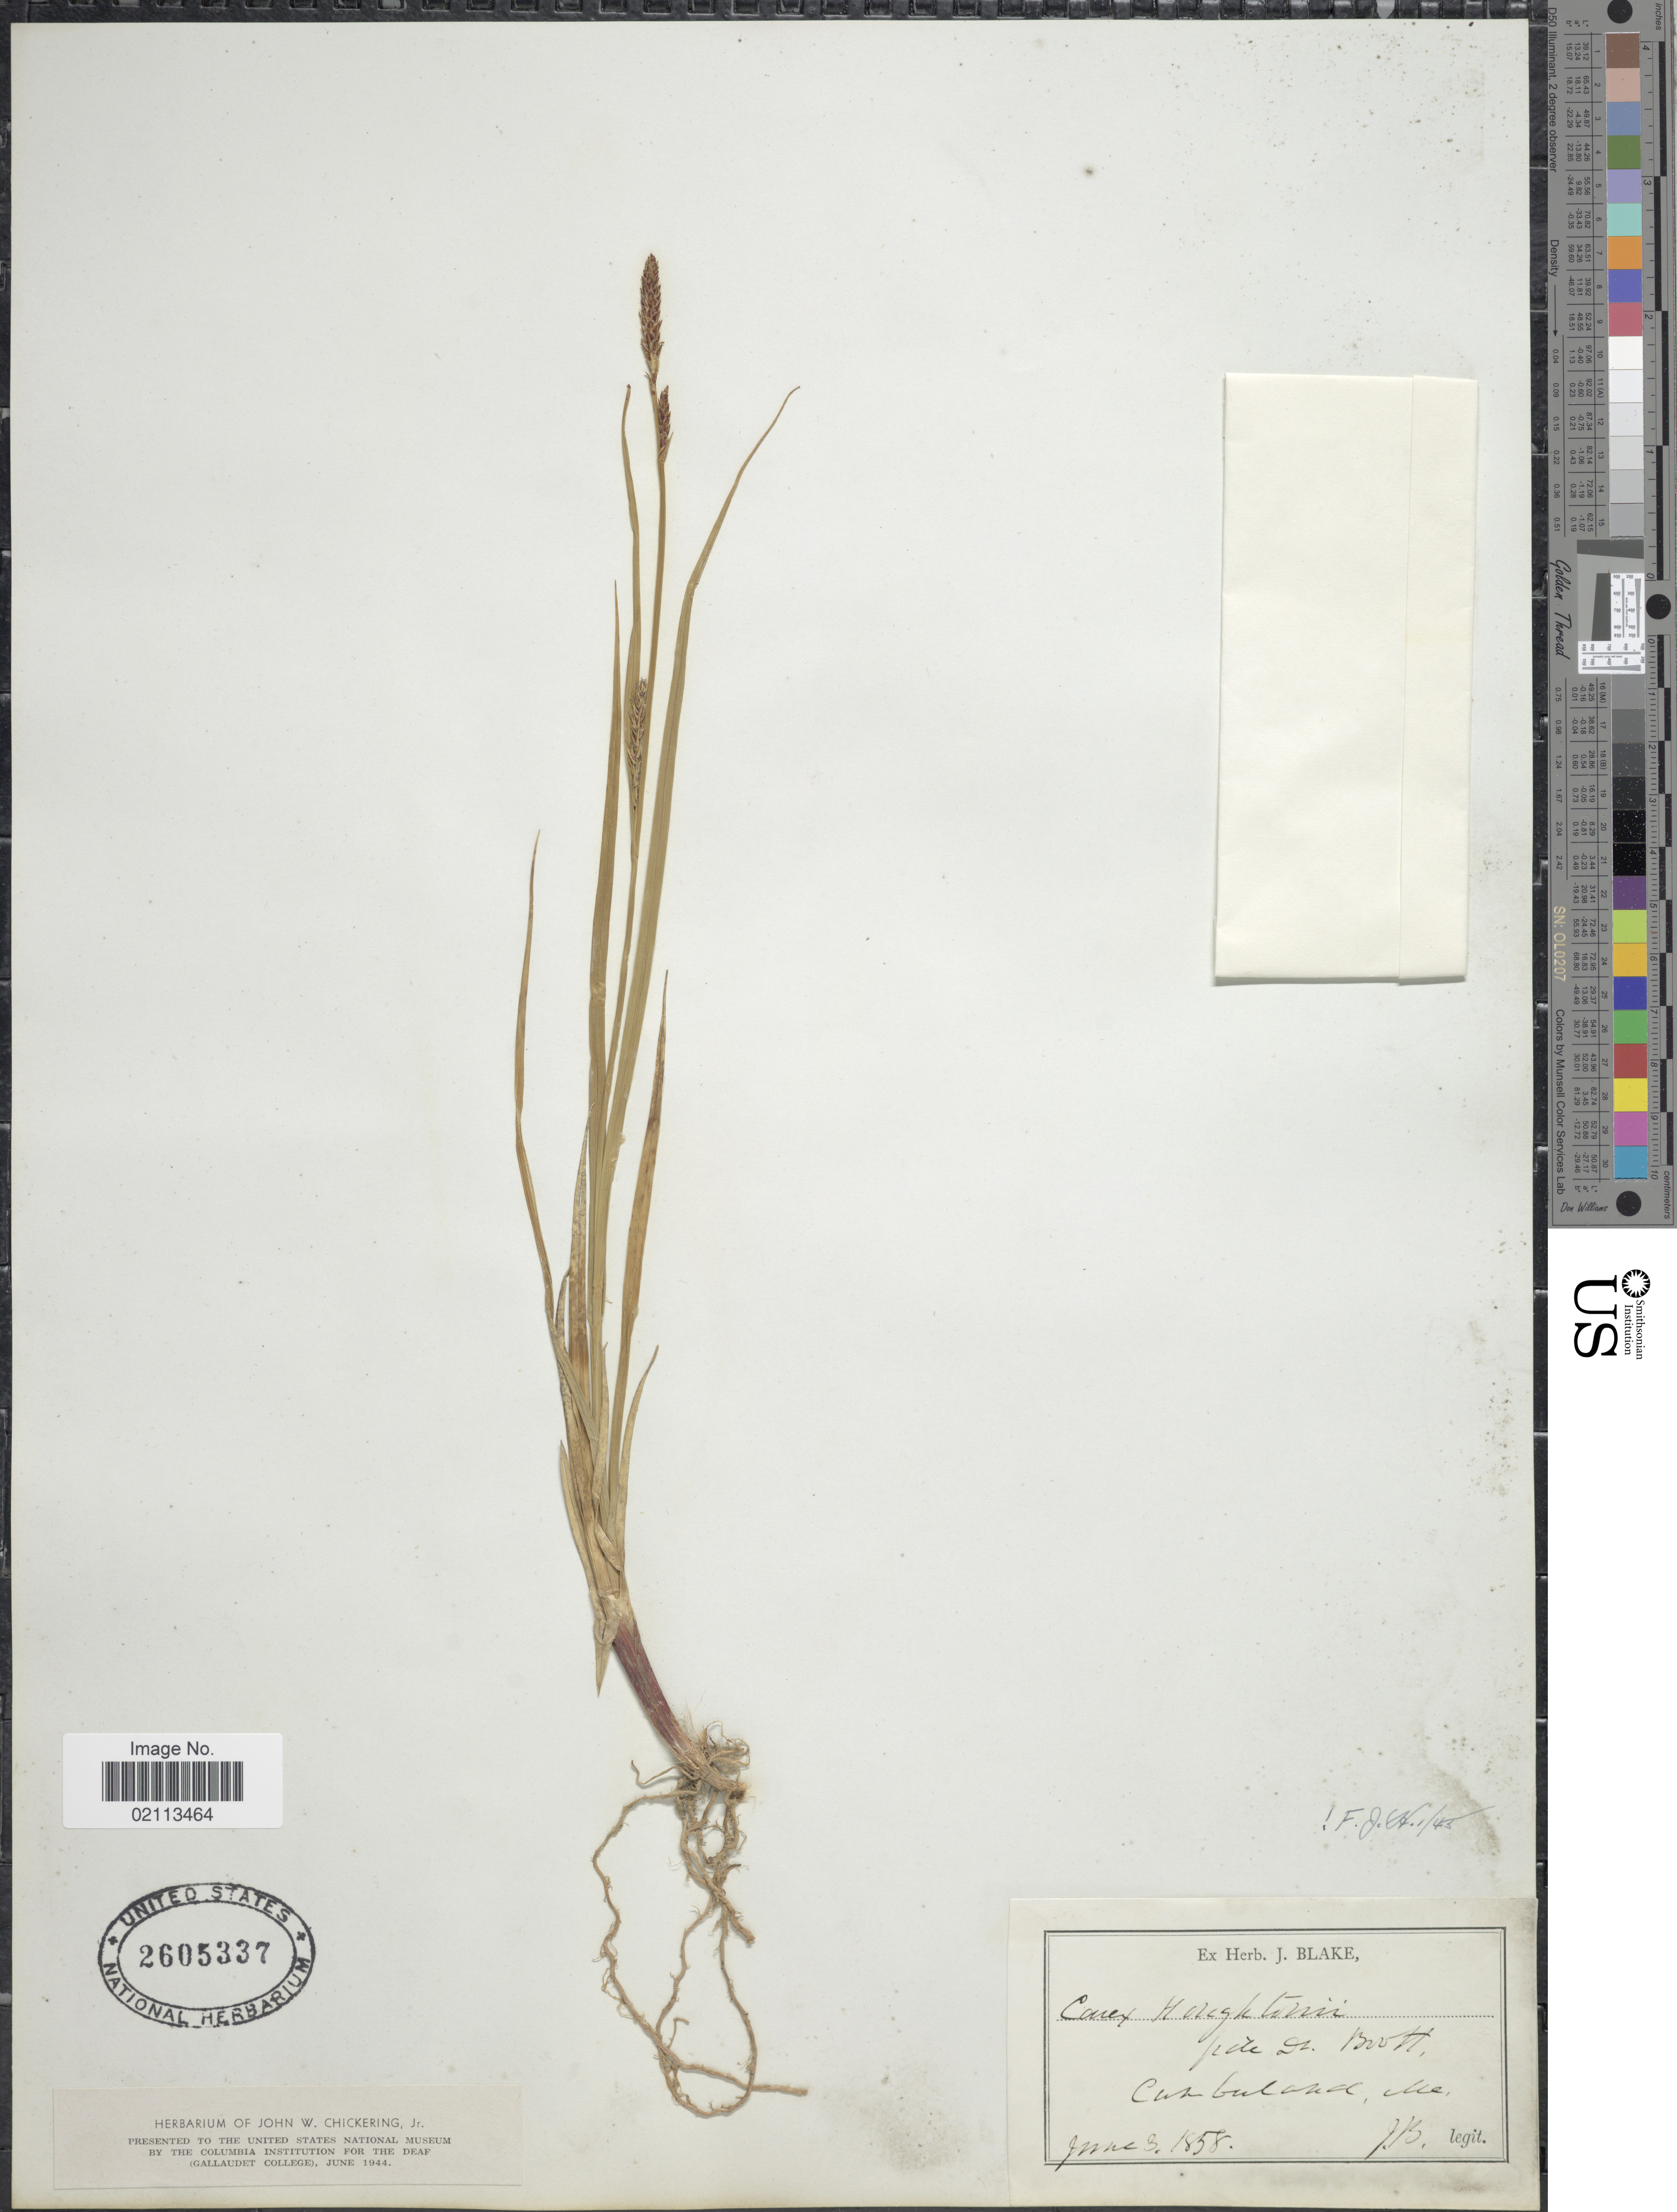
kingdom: Plantae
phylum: Tracheophyta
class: Liliopsida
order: Poales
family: Cyperaceae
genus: Carex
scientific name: Carex houghtoniana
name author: Torr. ex Dewey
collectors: J. Blake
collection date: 1858-06-03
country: United States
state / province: Maine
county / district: Cumberland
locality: Cumberland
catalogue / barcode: US 2605337